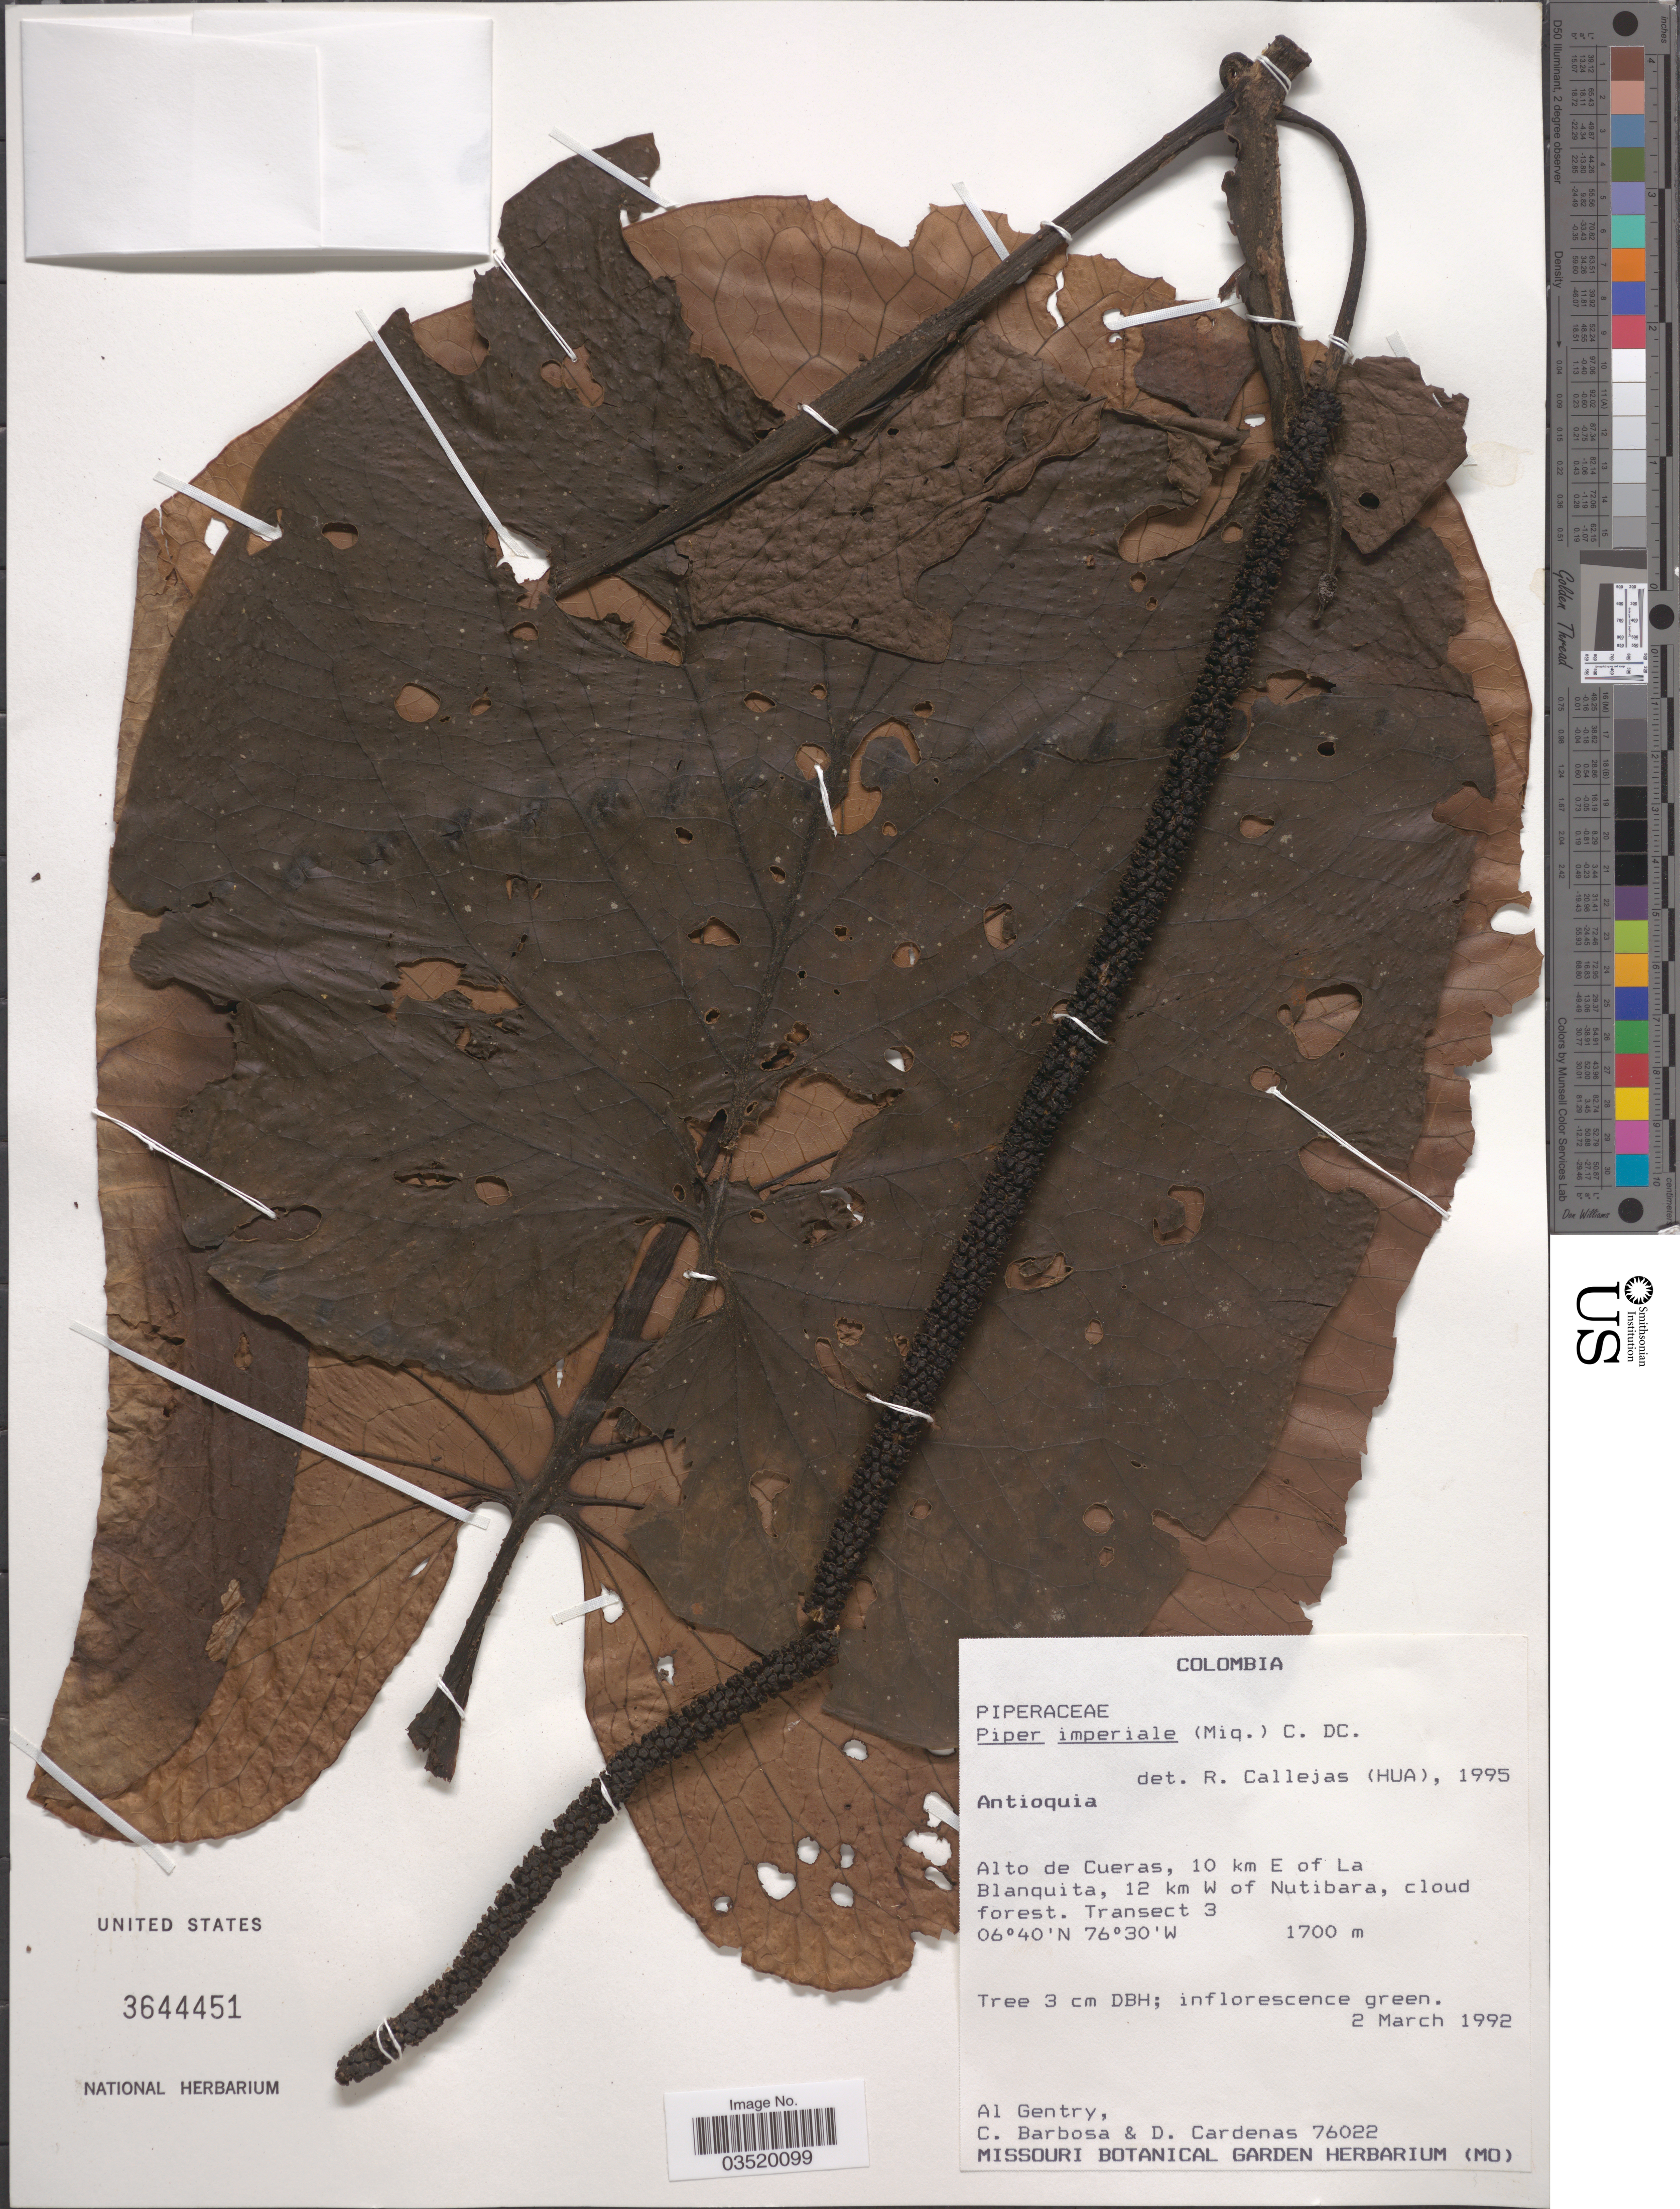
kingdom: Plantae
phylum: Tracheophyta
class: Magnoliopsida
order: Piperales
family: Piperaceae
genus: Piper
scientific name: Piper imperiale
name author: (Miq.) C. DC.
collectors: A. H. Gentry, C. E. Barbosa & D. Cardenas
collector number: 76022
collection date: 1992-03-02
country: Colombia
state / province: Antioquia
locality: Alto de Cueras, 10 km E of La Blanquita, 12 km W of Nutibara.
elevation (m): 1700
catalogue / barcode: US 3644451